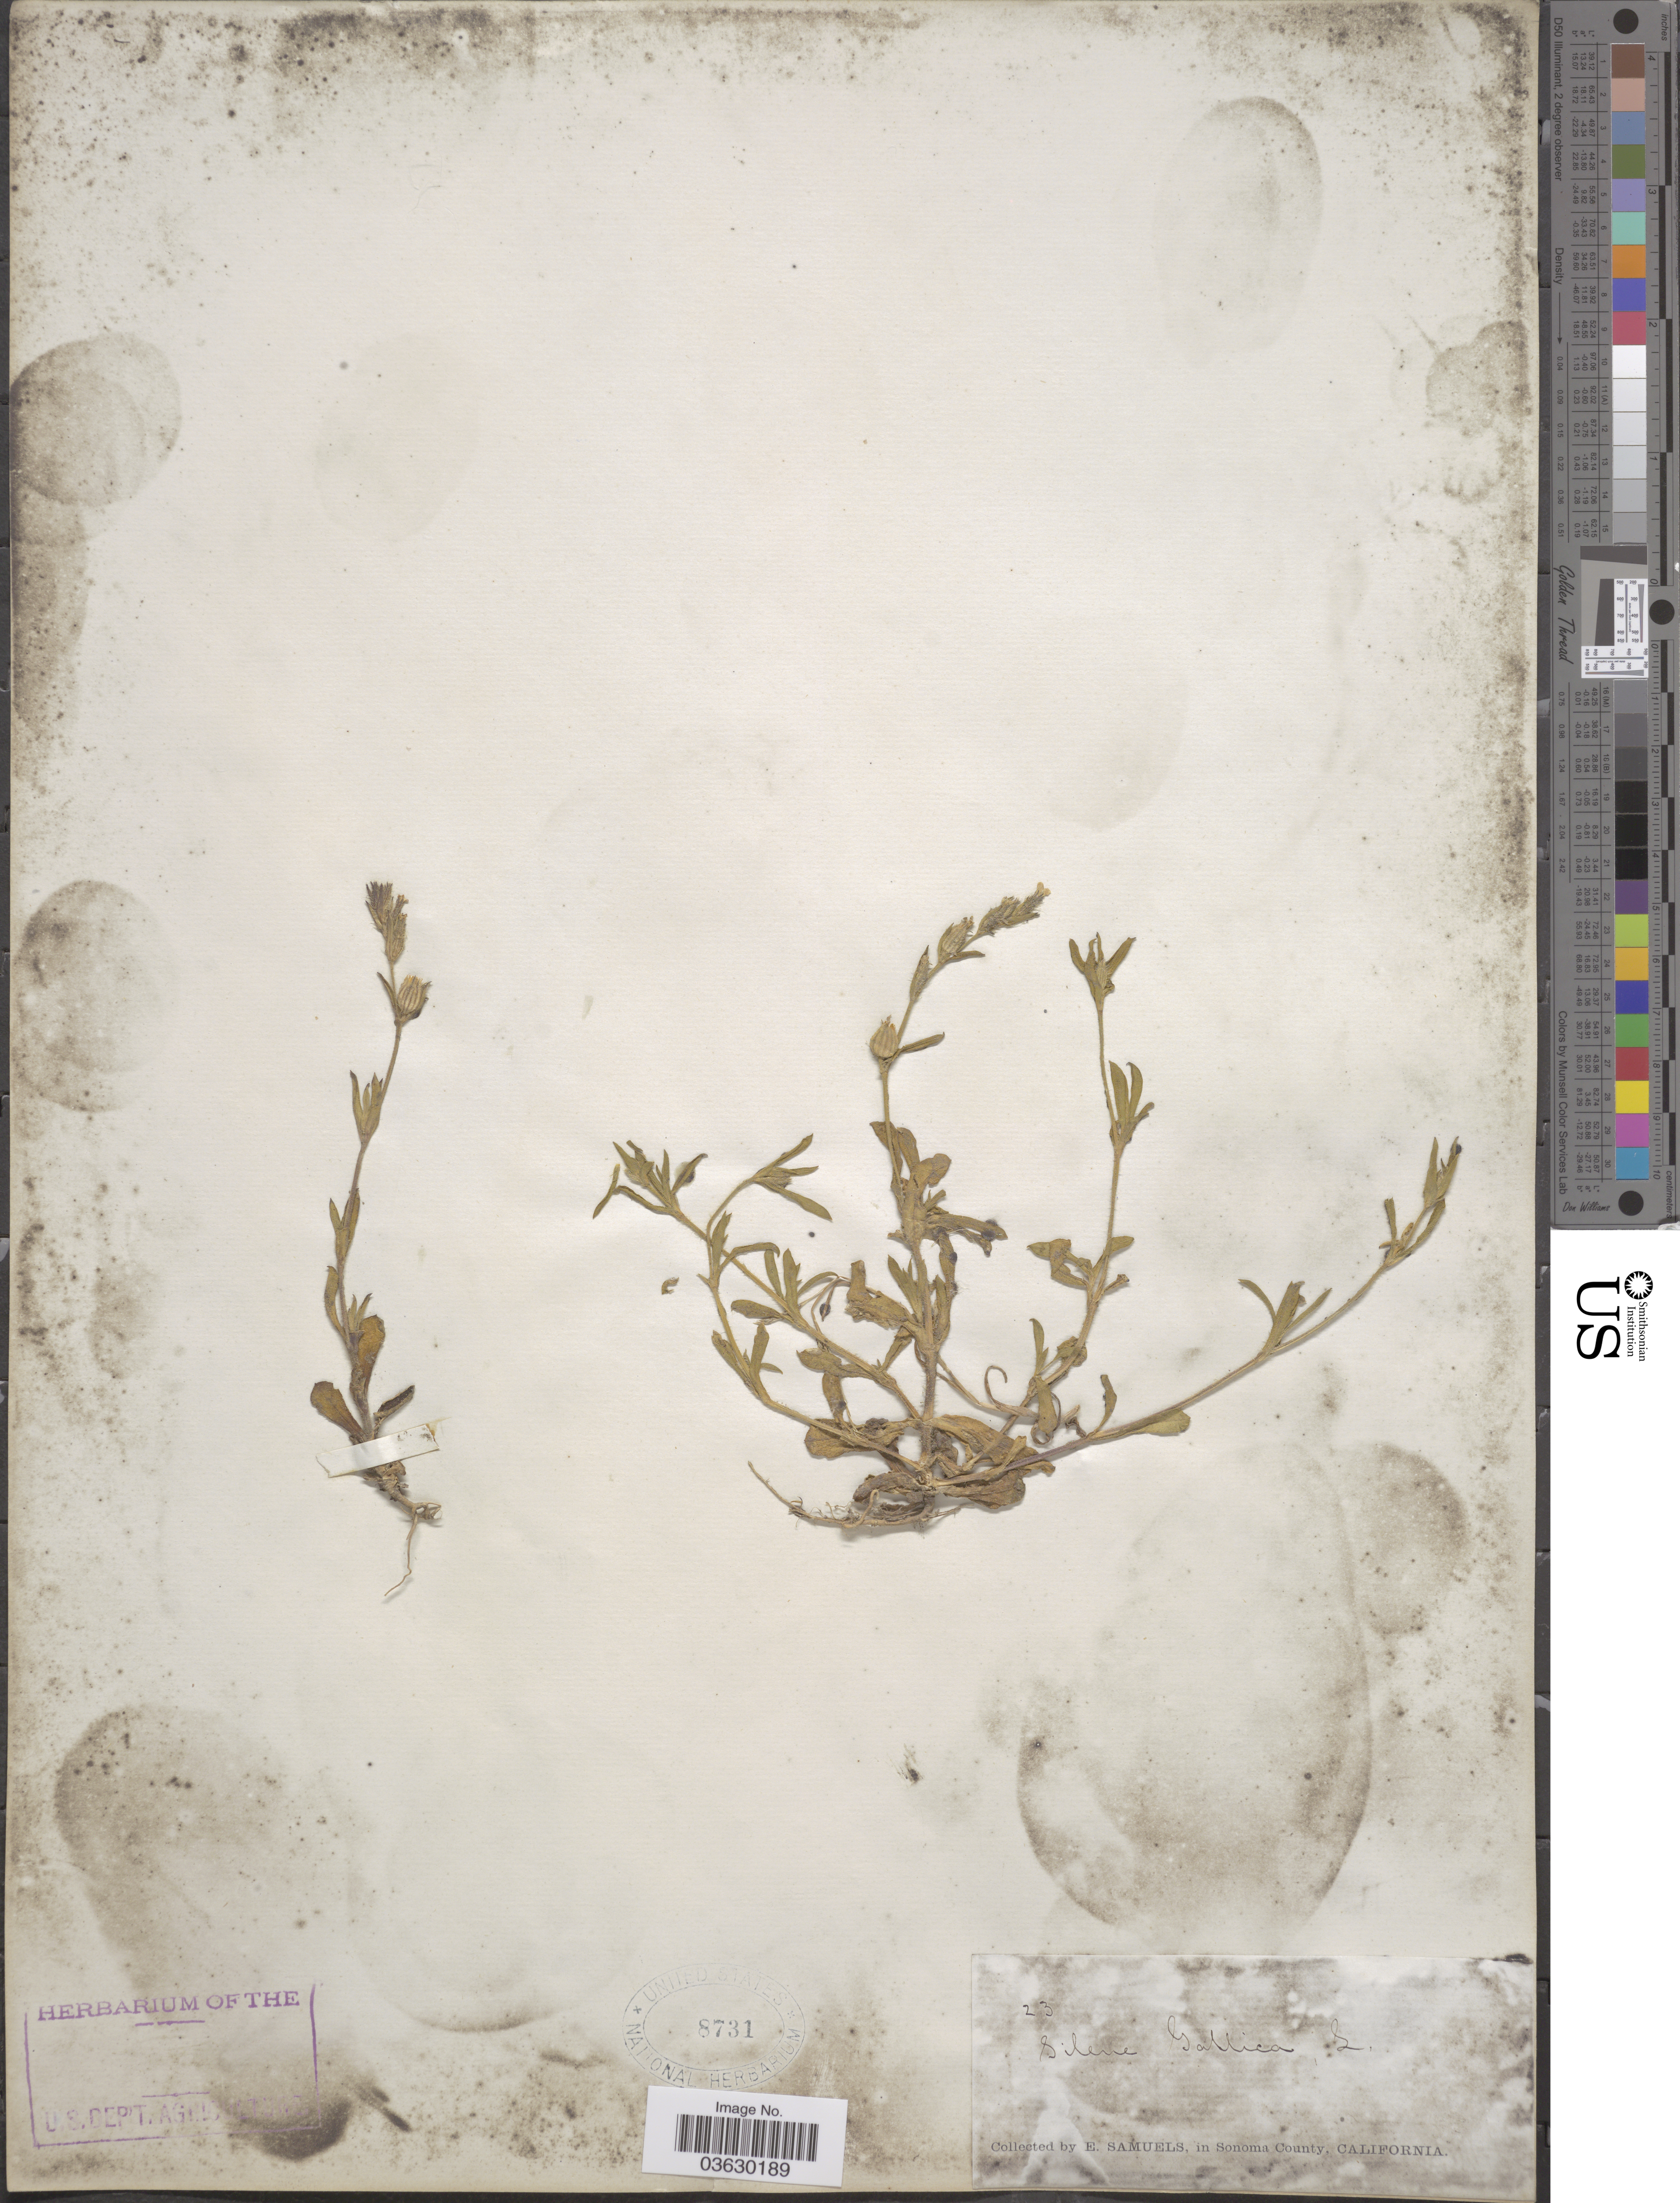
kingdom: Plantae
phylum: Tracheophyta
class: Magnoliopsida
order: Caryophyllales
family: Caryophyllaceae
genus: Silene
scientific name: Silene gallica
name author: L.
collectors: E. Samuels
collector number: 23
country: United States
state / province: California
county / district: Sonoma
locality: In Sonoma County.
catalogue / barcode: US 8731